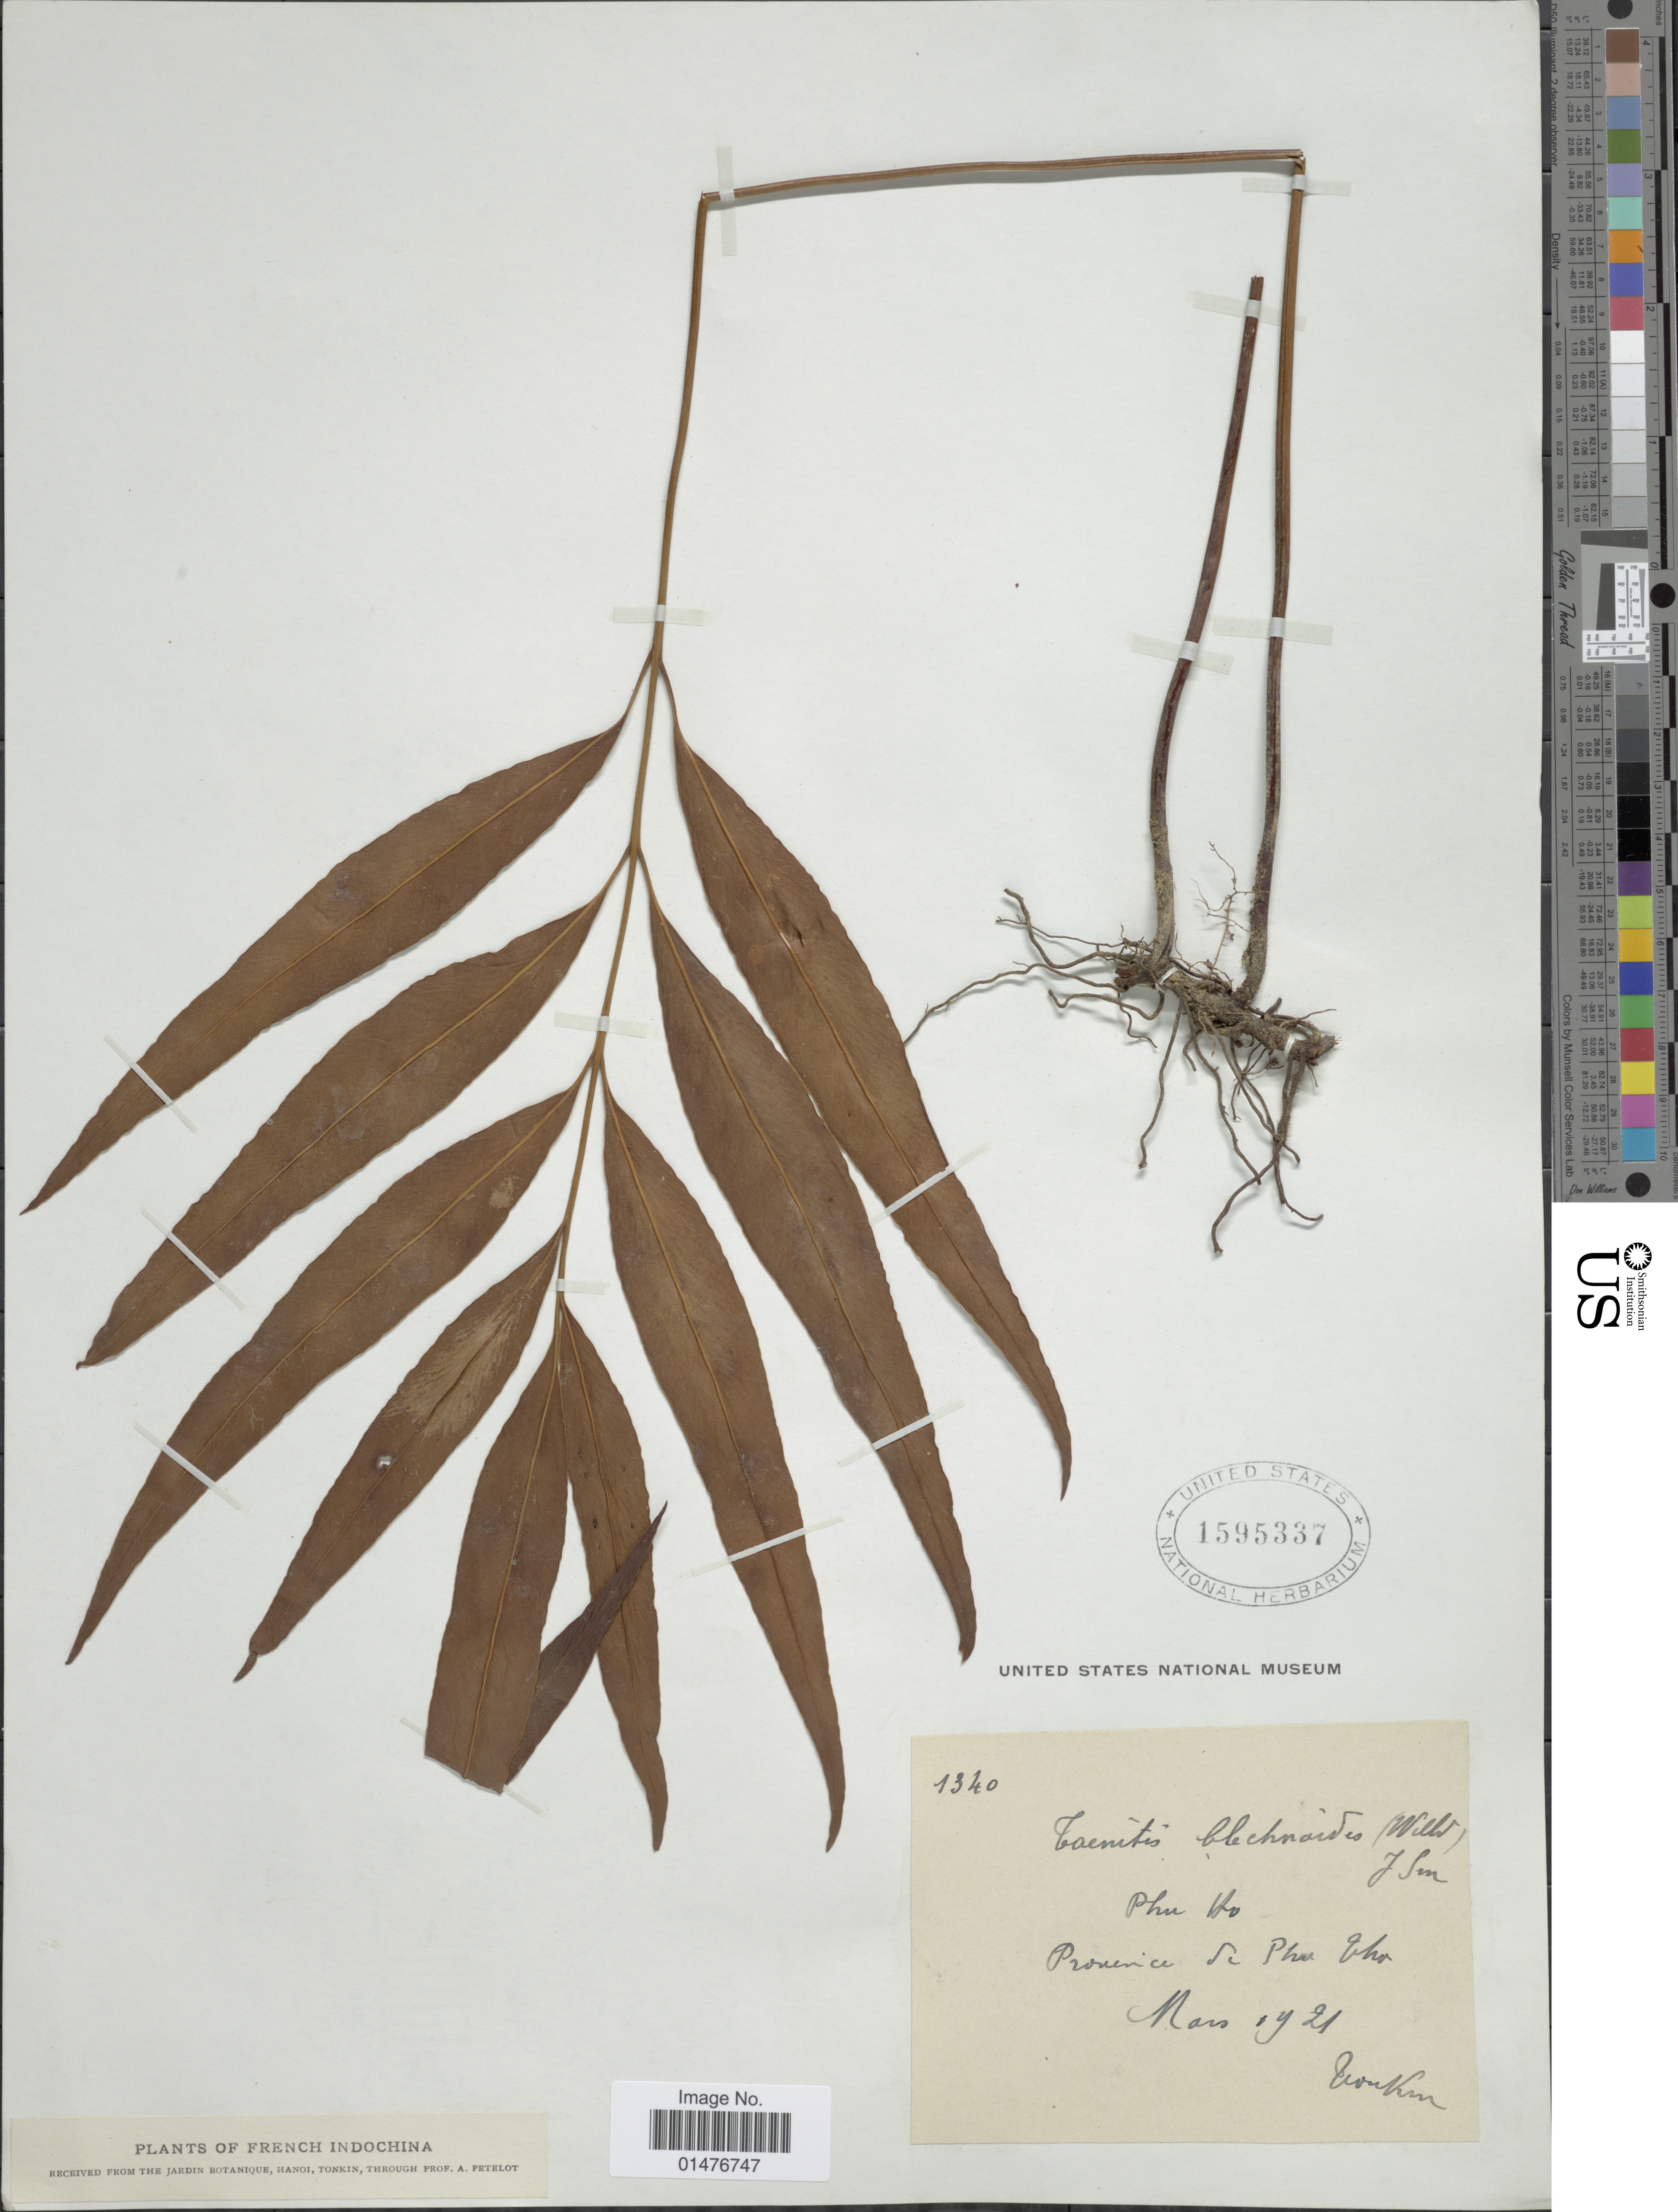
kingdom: Plantae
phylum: Tracheophyta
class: Polypodiopsida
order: Polypodiales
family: Pteridaceae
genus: Taenitis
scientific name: Taenitis blechnoides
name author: (Willd.) Sw.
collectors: A. Petelot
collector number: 1340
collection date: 1921-03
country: Vietnam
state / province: Phu Tho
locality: Tonkin. French indochina, Phu Ho, province de Phun tha [interpreted]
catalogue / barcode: US 1595337